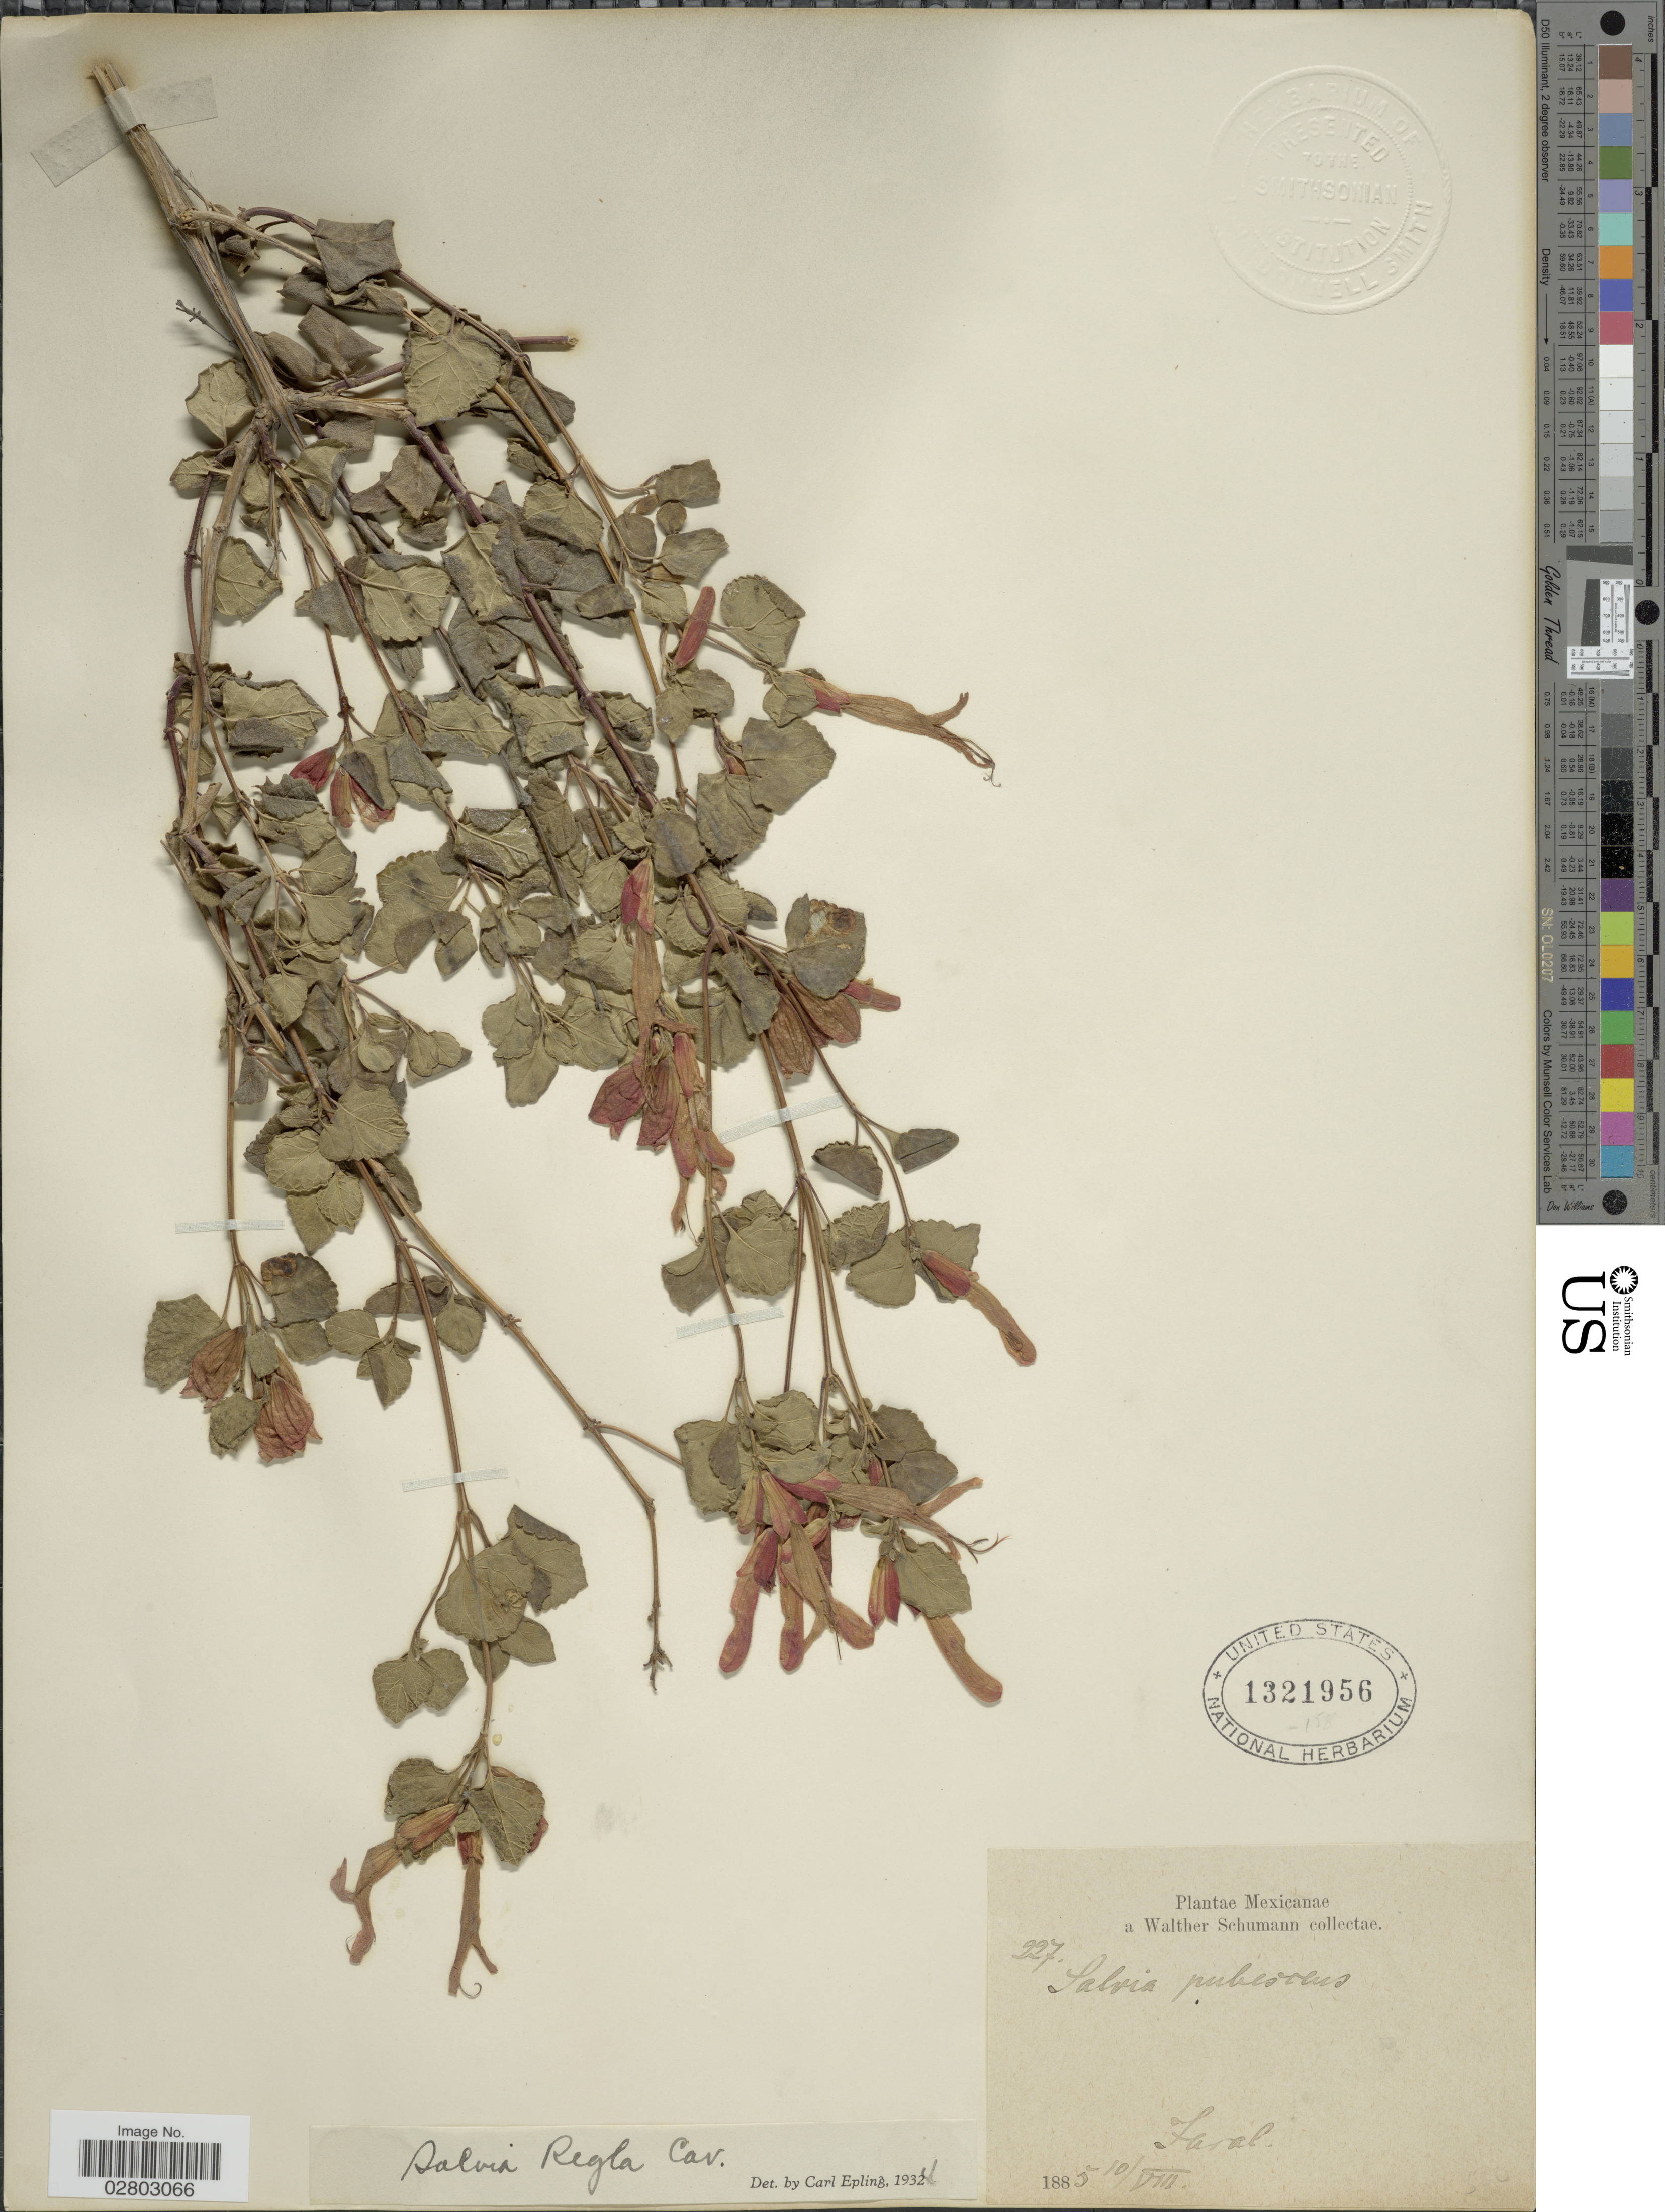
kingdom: Plantae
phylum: Tracheophyta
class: Magnoliopsida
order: Lamiales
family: Lamiaceae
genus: Salvia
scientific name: Salvia regla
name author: Cav.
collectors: W. Schumann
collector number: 227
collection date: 1885-08-10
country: Mexico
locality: Faral.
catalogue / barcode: US 1321956